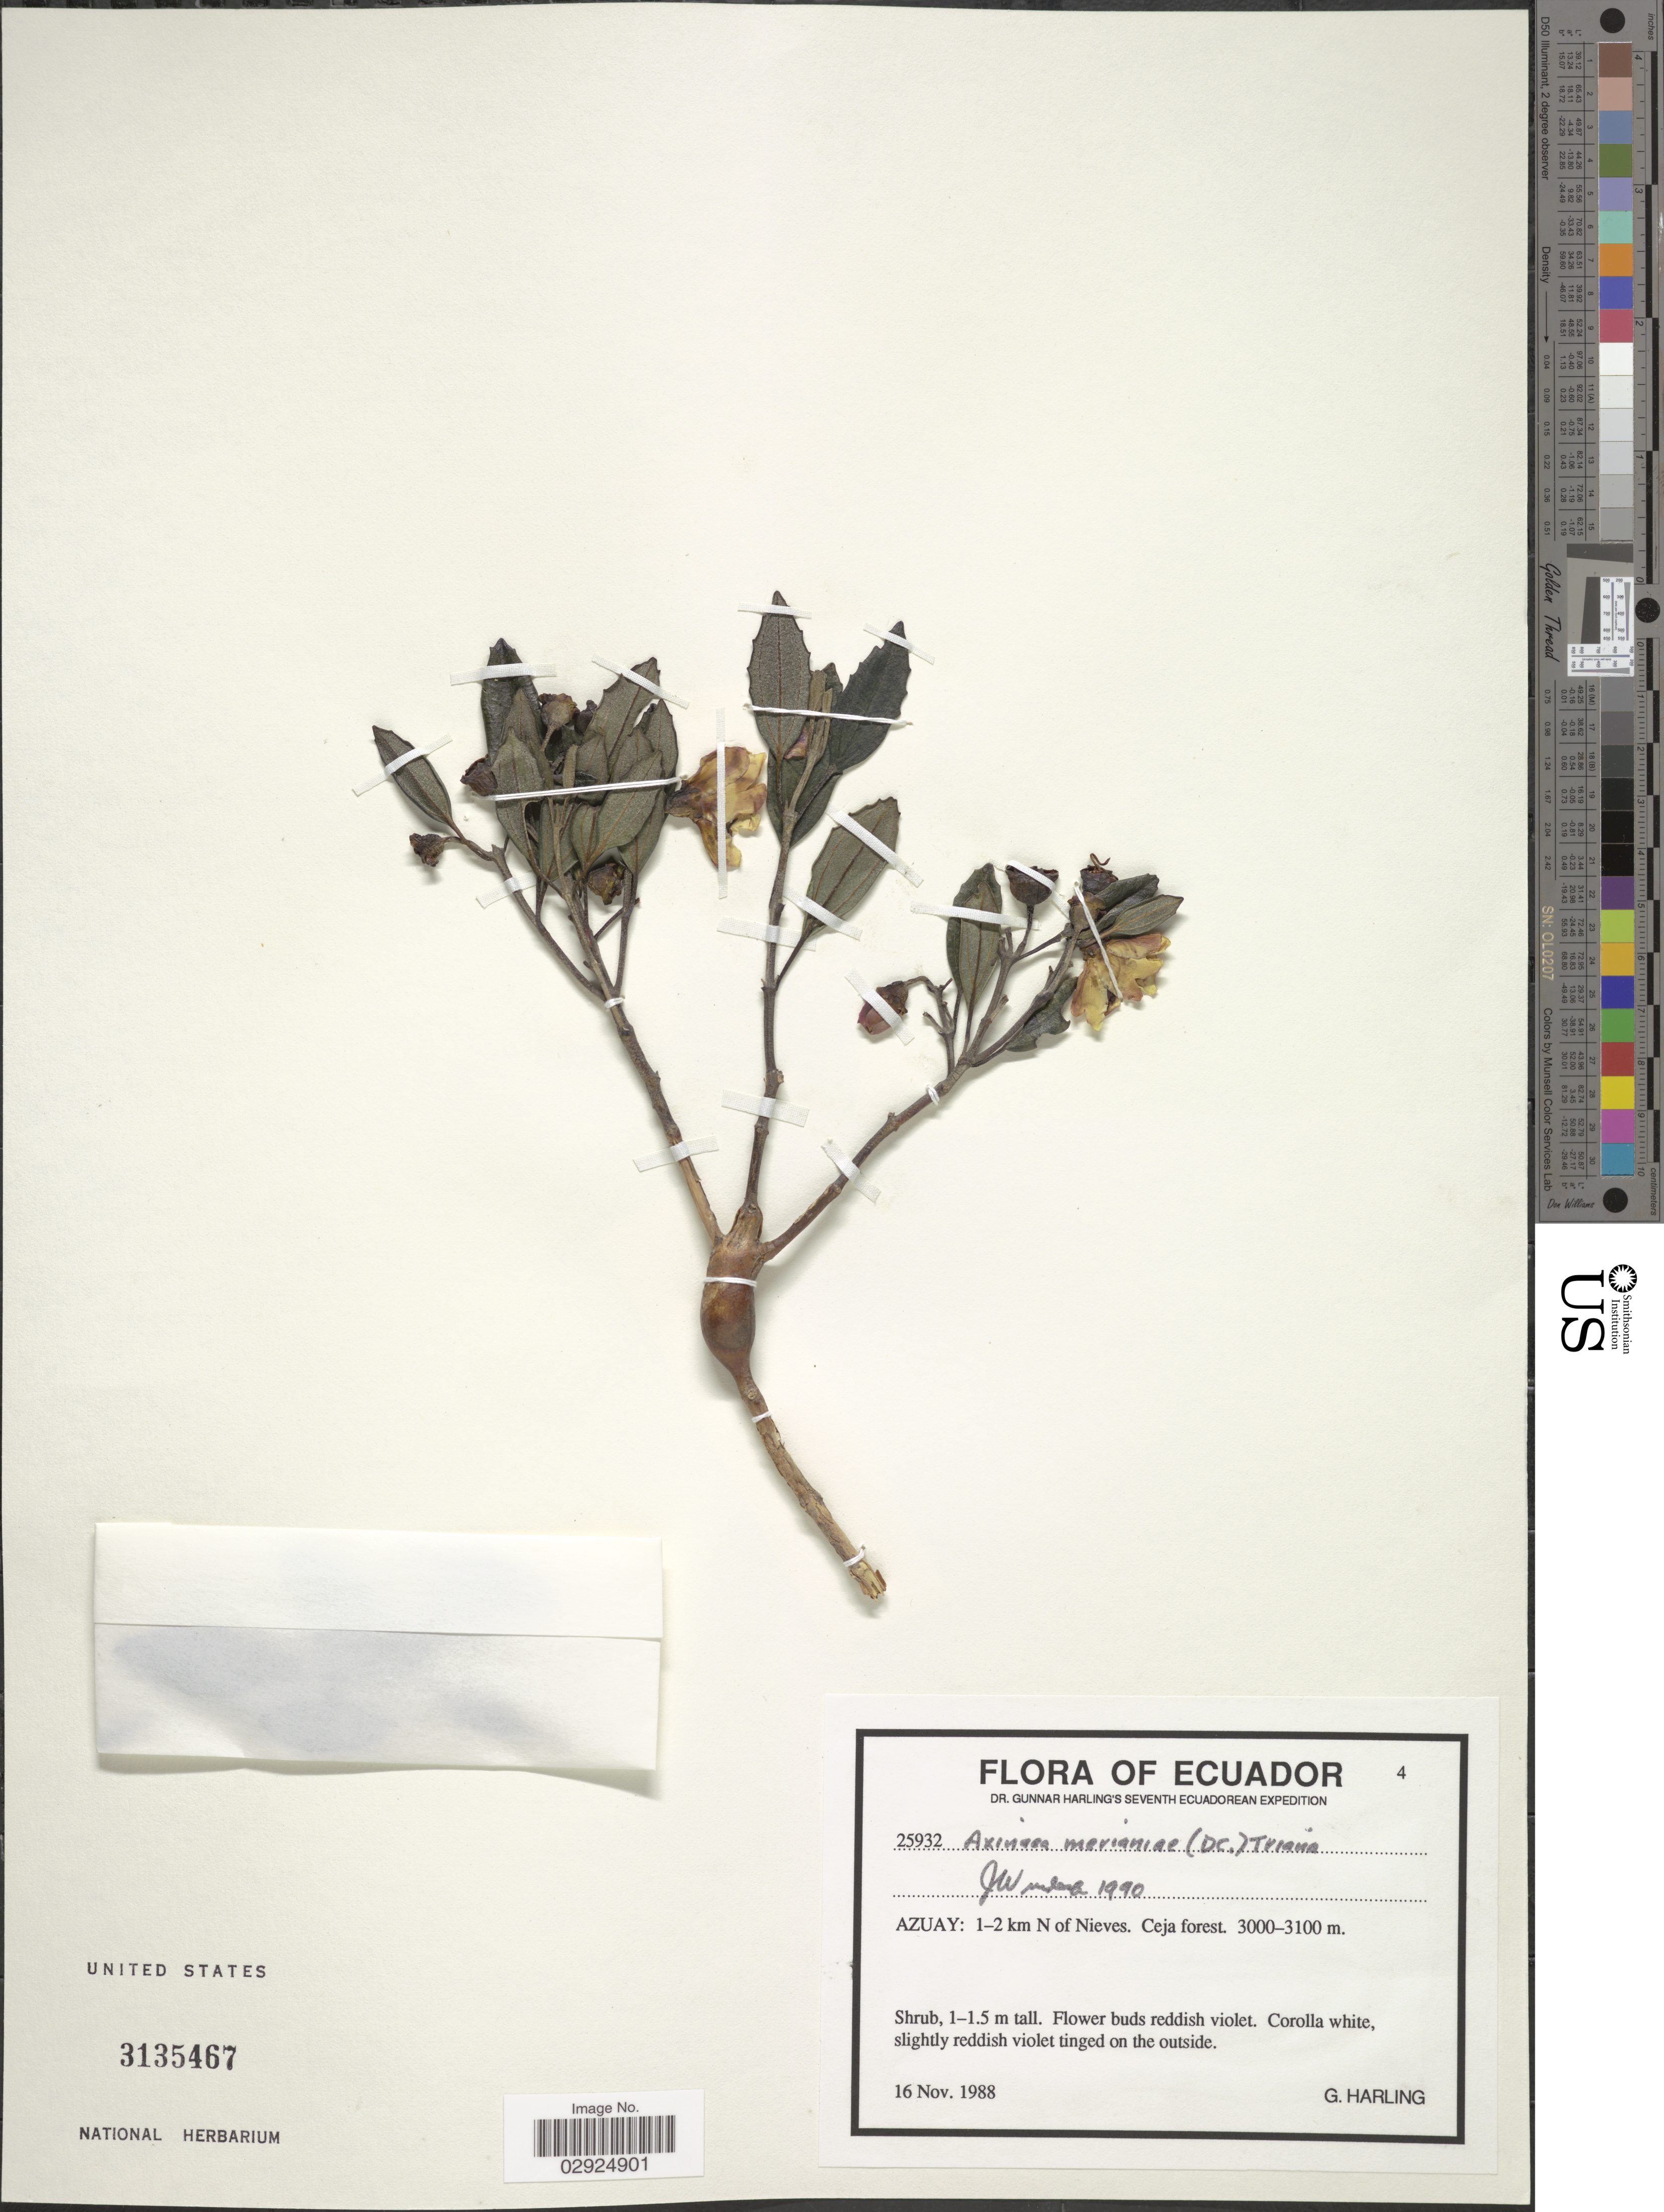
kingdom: Plantae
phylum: Tracheophyta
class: Magnoliopsida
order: Myrtales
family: Melastomataceae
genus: Axinaea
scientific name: Axinaea merianiae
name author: (DC.) Triana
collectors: G. Harling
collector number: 25932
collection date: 1988-11-16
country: Ecuador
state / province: Azuay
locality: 1-2 km N of Nieves, Ceja forest.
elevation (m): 3000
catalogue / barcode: US 3135467